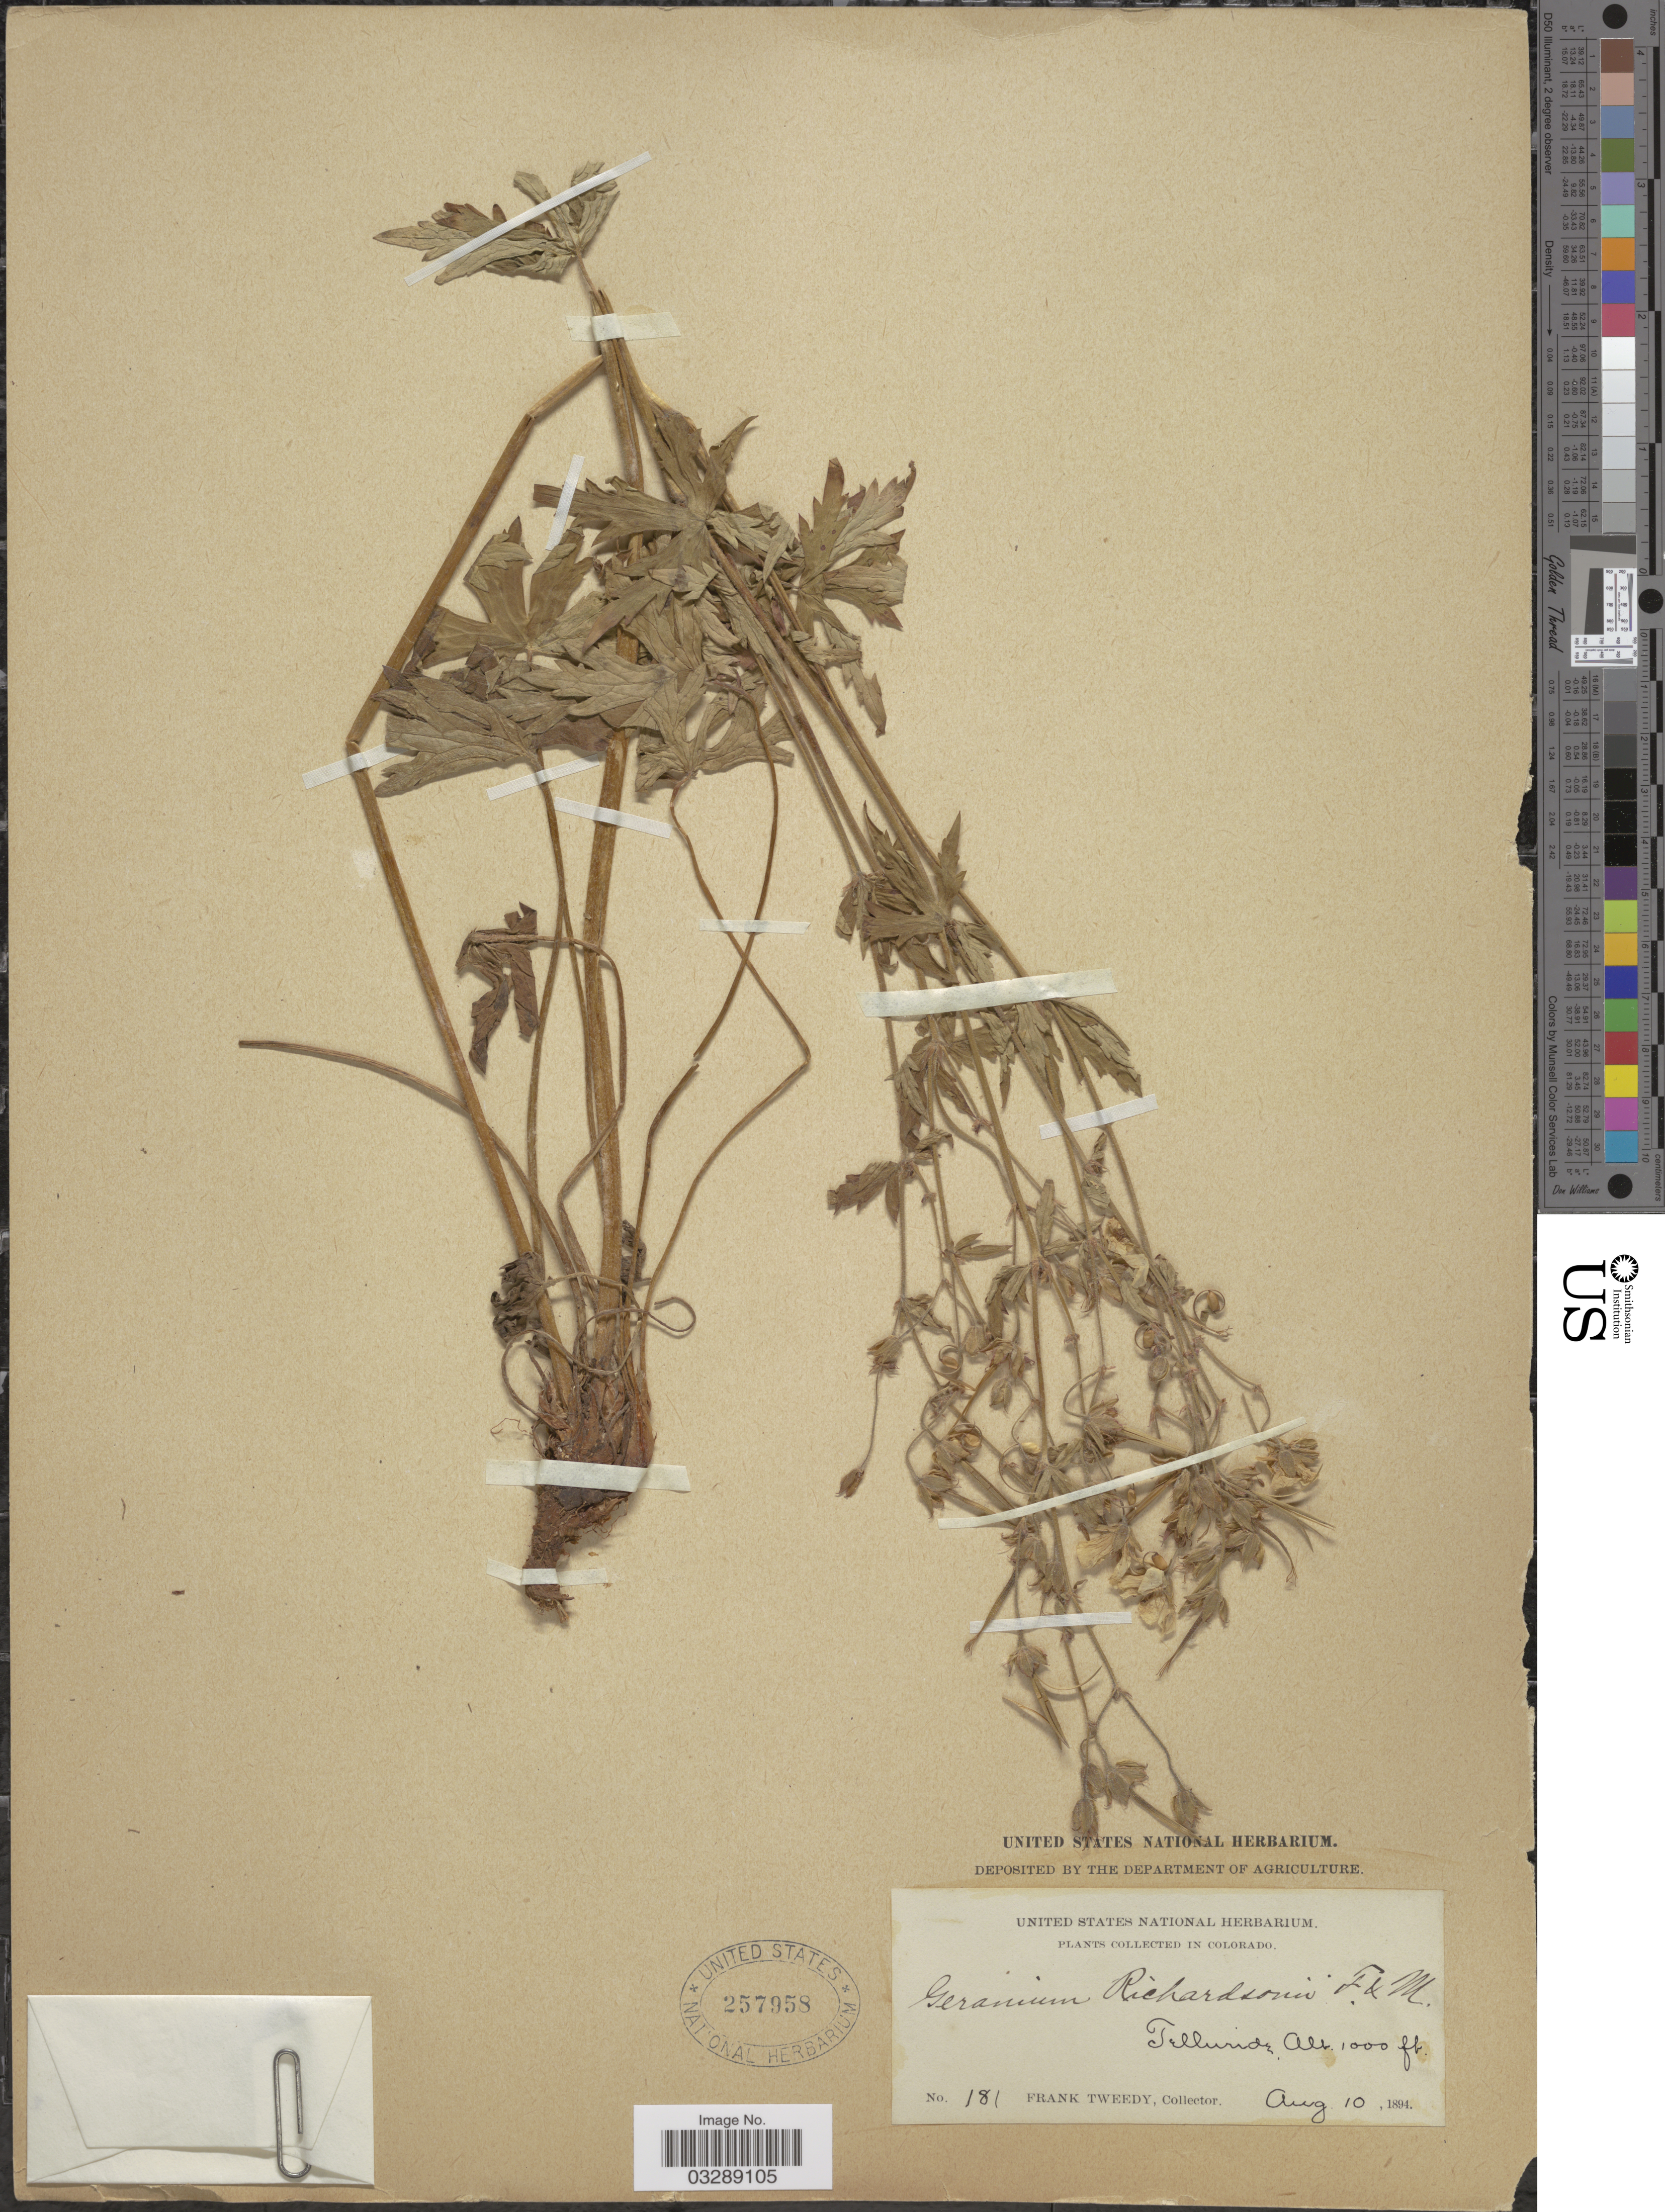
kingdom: Plantae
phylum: Tracheophyta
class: Magnoliopsida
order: Geraniales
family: Geraniaceae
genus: Geranium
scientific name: Geranium richardsonii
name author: Fisch. & Trautv.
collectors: F. Tweedy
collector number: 181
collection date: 1894-08-10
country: United States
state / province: Colorado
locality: Telluride.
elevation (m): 305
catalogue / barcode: US 257958